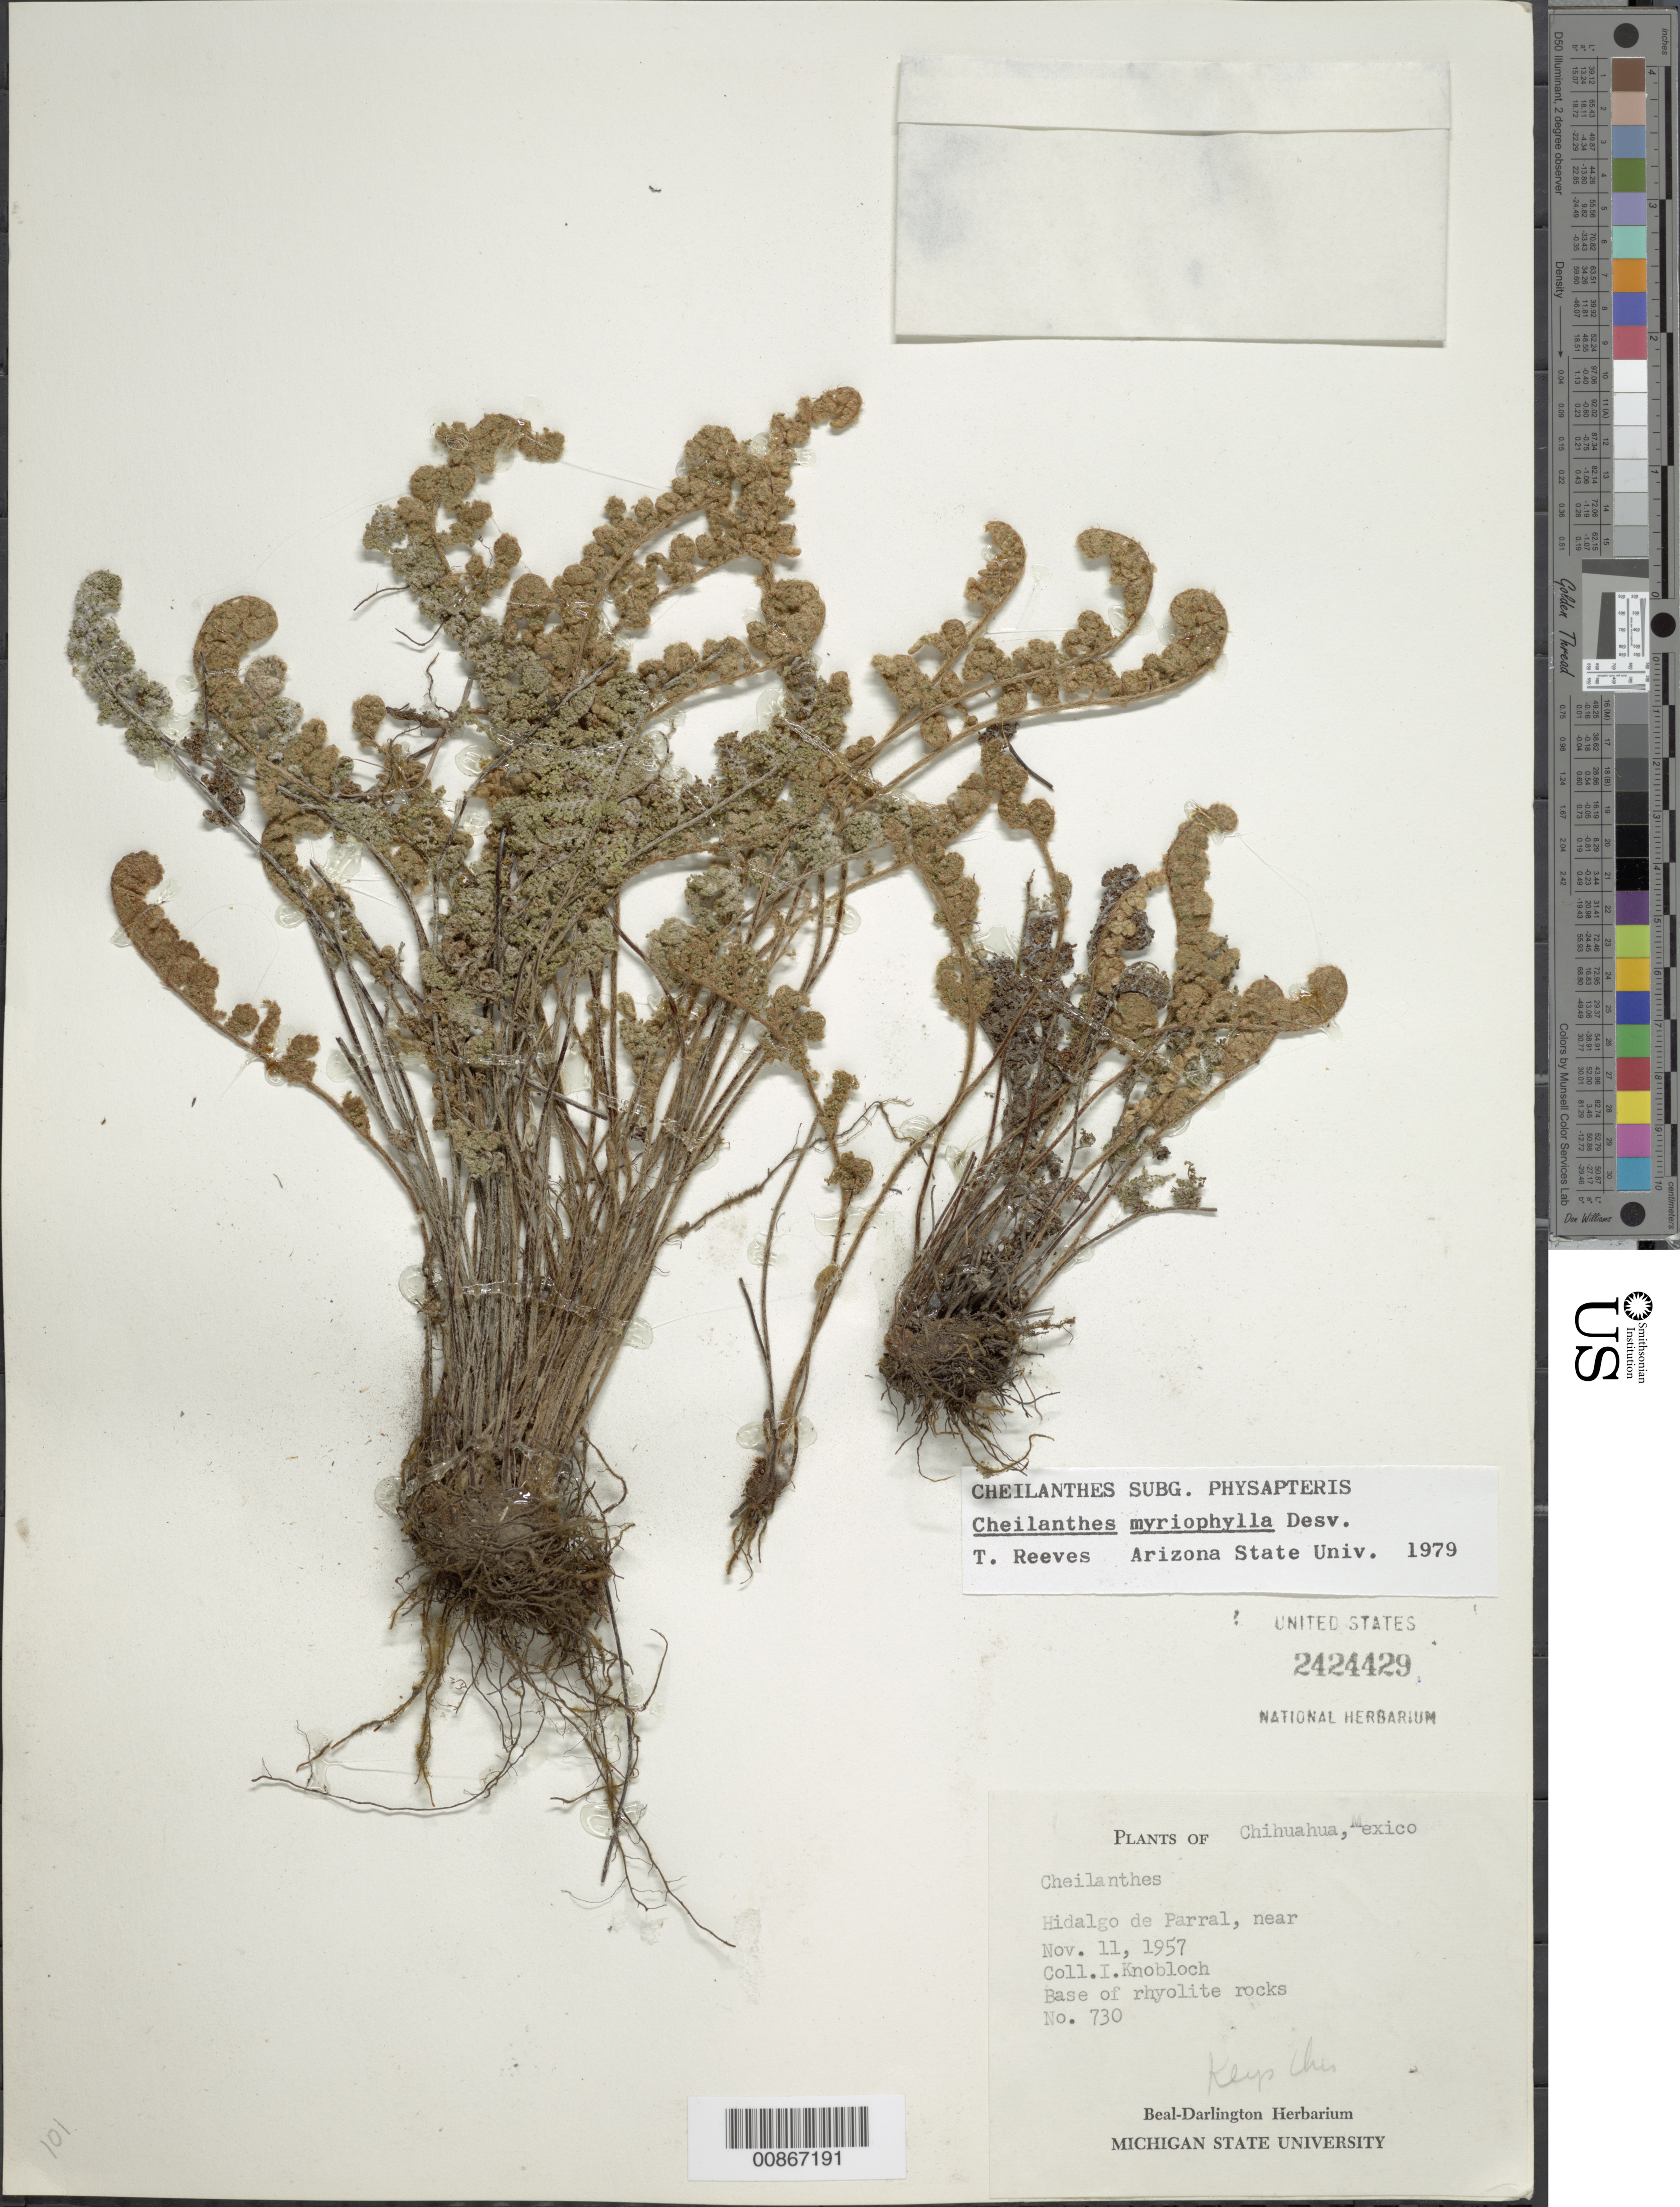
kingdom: Plantae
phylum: Tracheophyta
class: Polypodiopsida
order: Polypodiales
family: Pteridaceae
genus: Myriopteris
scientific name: Myriopteris myriophylla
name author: (Desv.) J. Sm.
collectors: I. W. Knobloch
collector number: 730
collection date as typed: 11 Nov 1957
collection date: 1957-11-11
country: Mexico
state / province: Chihuahua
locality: Near Hidalgo de Parral, Chihuahua.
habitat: Base of rhyolite rocks.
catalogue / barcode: US 2424429